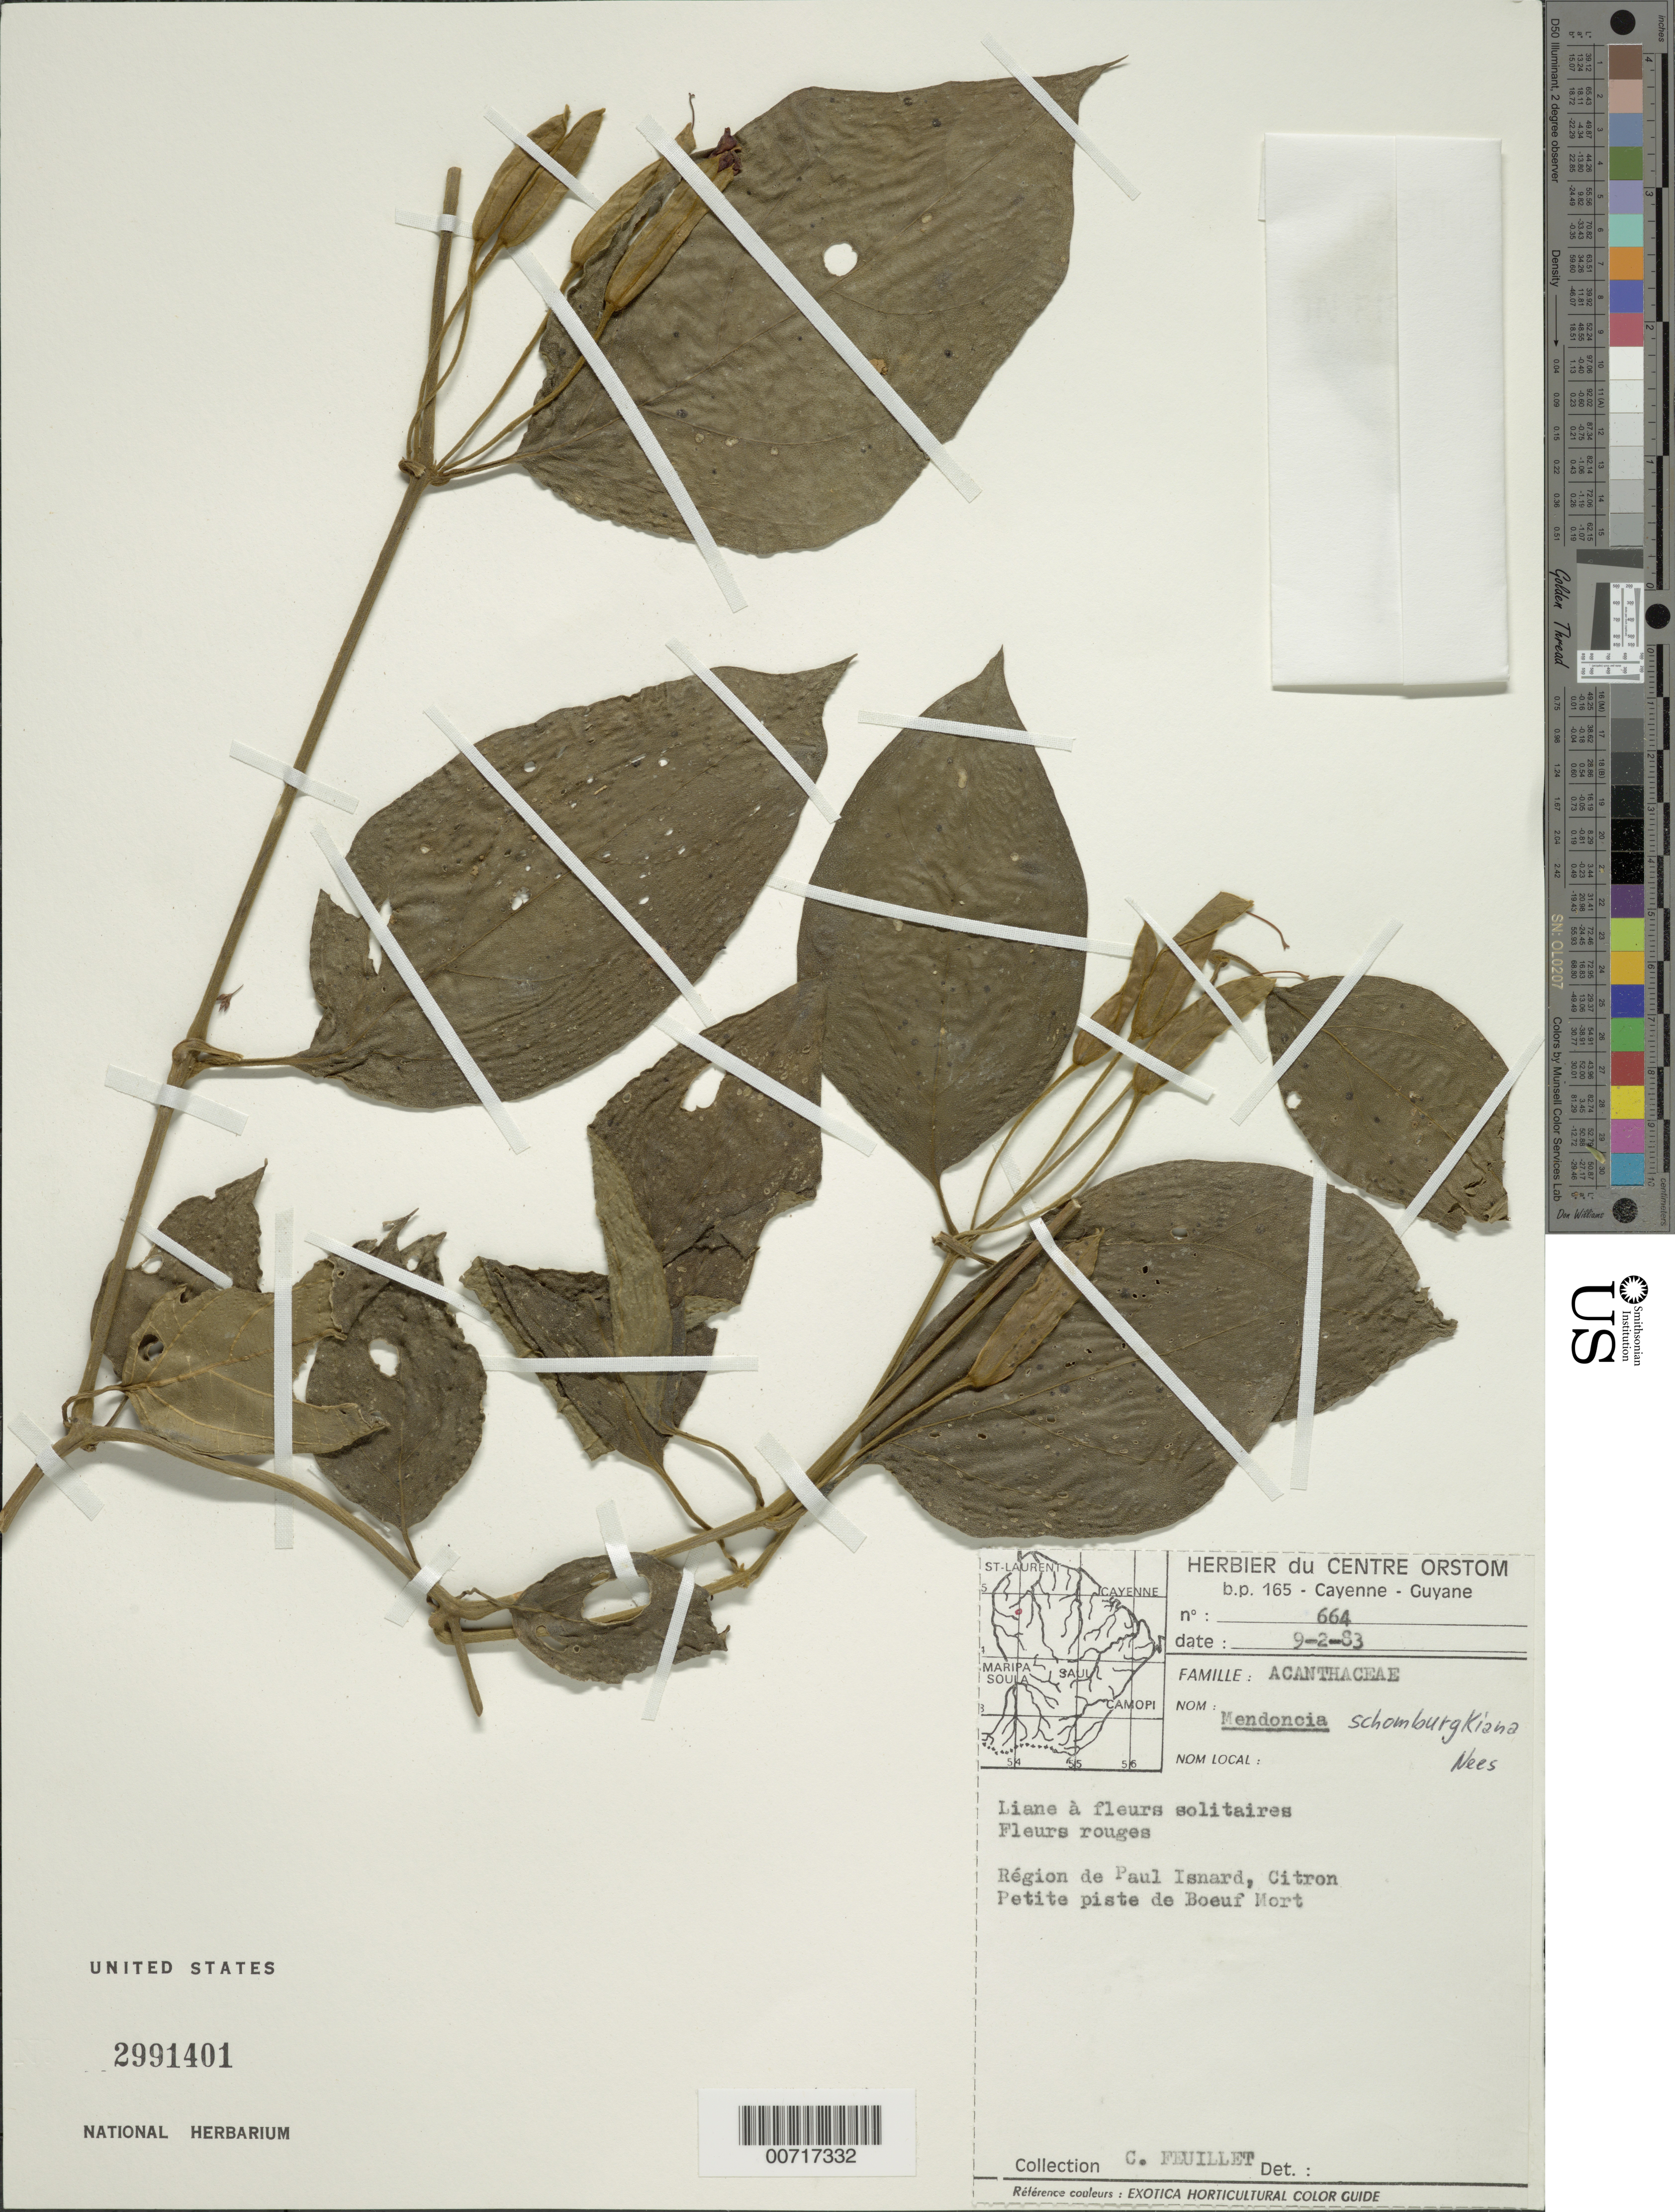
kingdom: Plantae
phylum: Tracheophyta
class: Magnoliopsida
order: Lamiales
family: Acanthaceae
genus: Mendoncia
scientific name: Mendoncia hoffmannseggiana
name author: Nees in DC.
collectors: C. Feuillet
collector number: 664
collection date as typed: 9-Feb-83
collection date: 1983-02-09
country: French Guiana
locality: Région de Paul Isnard, Citron, petite piste de Boeuf Mort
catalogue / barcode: US 2991401